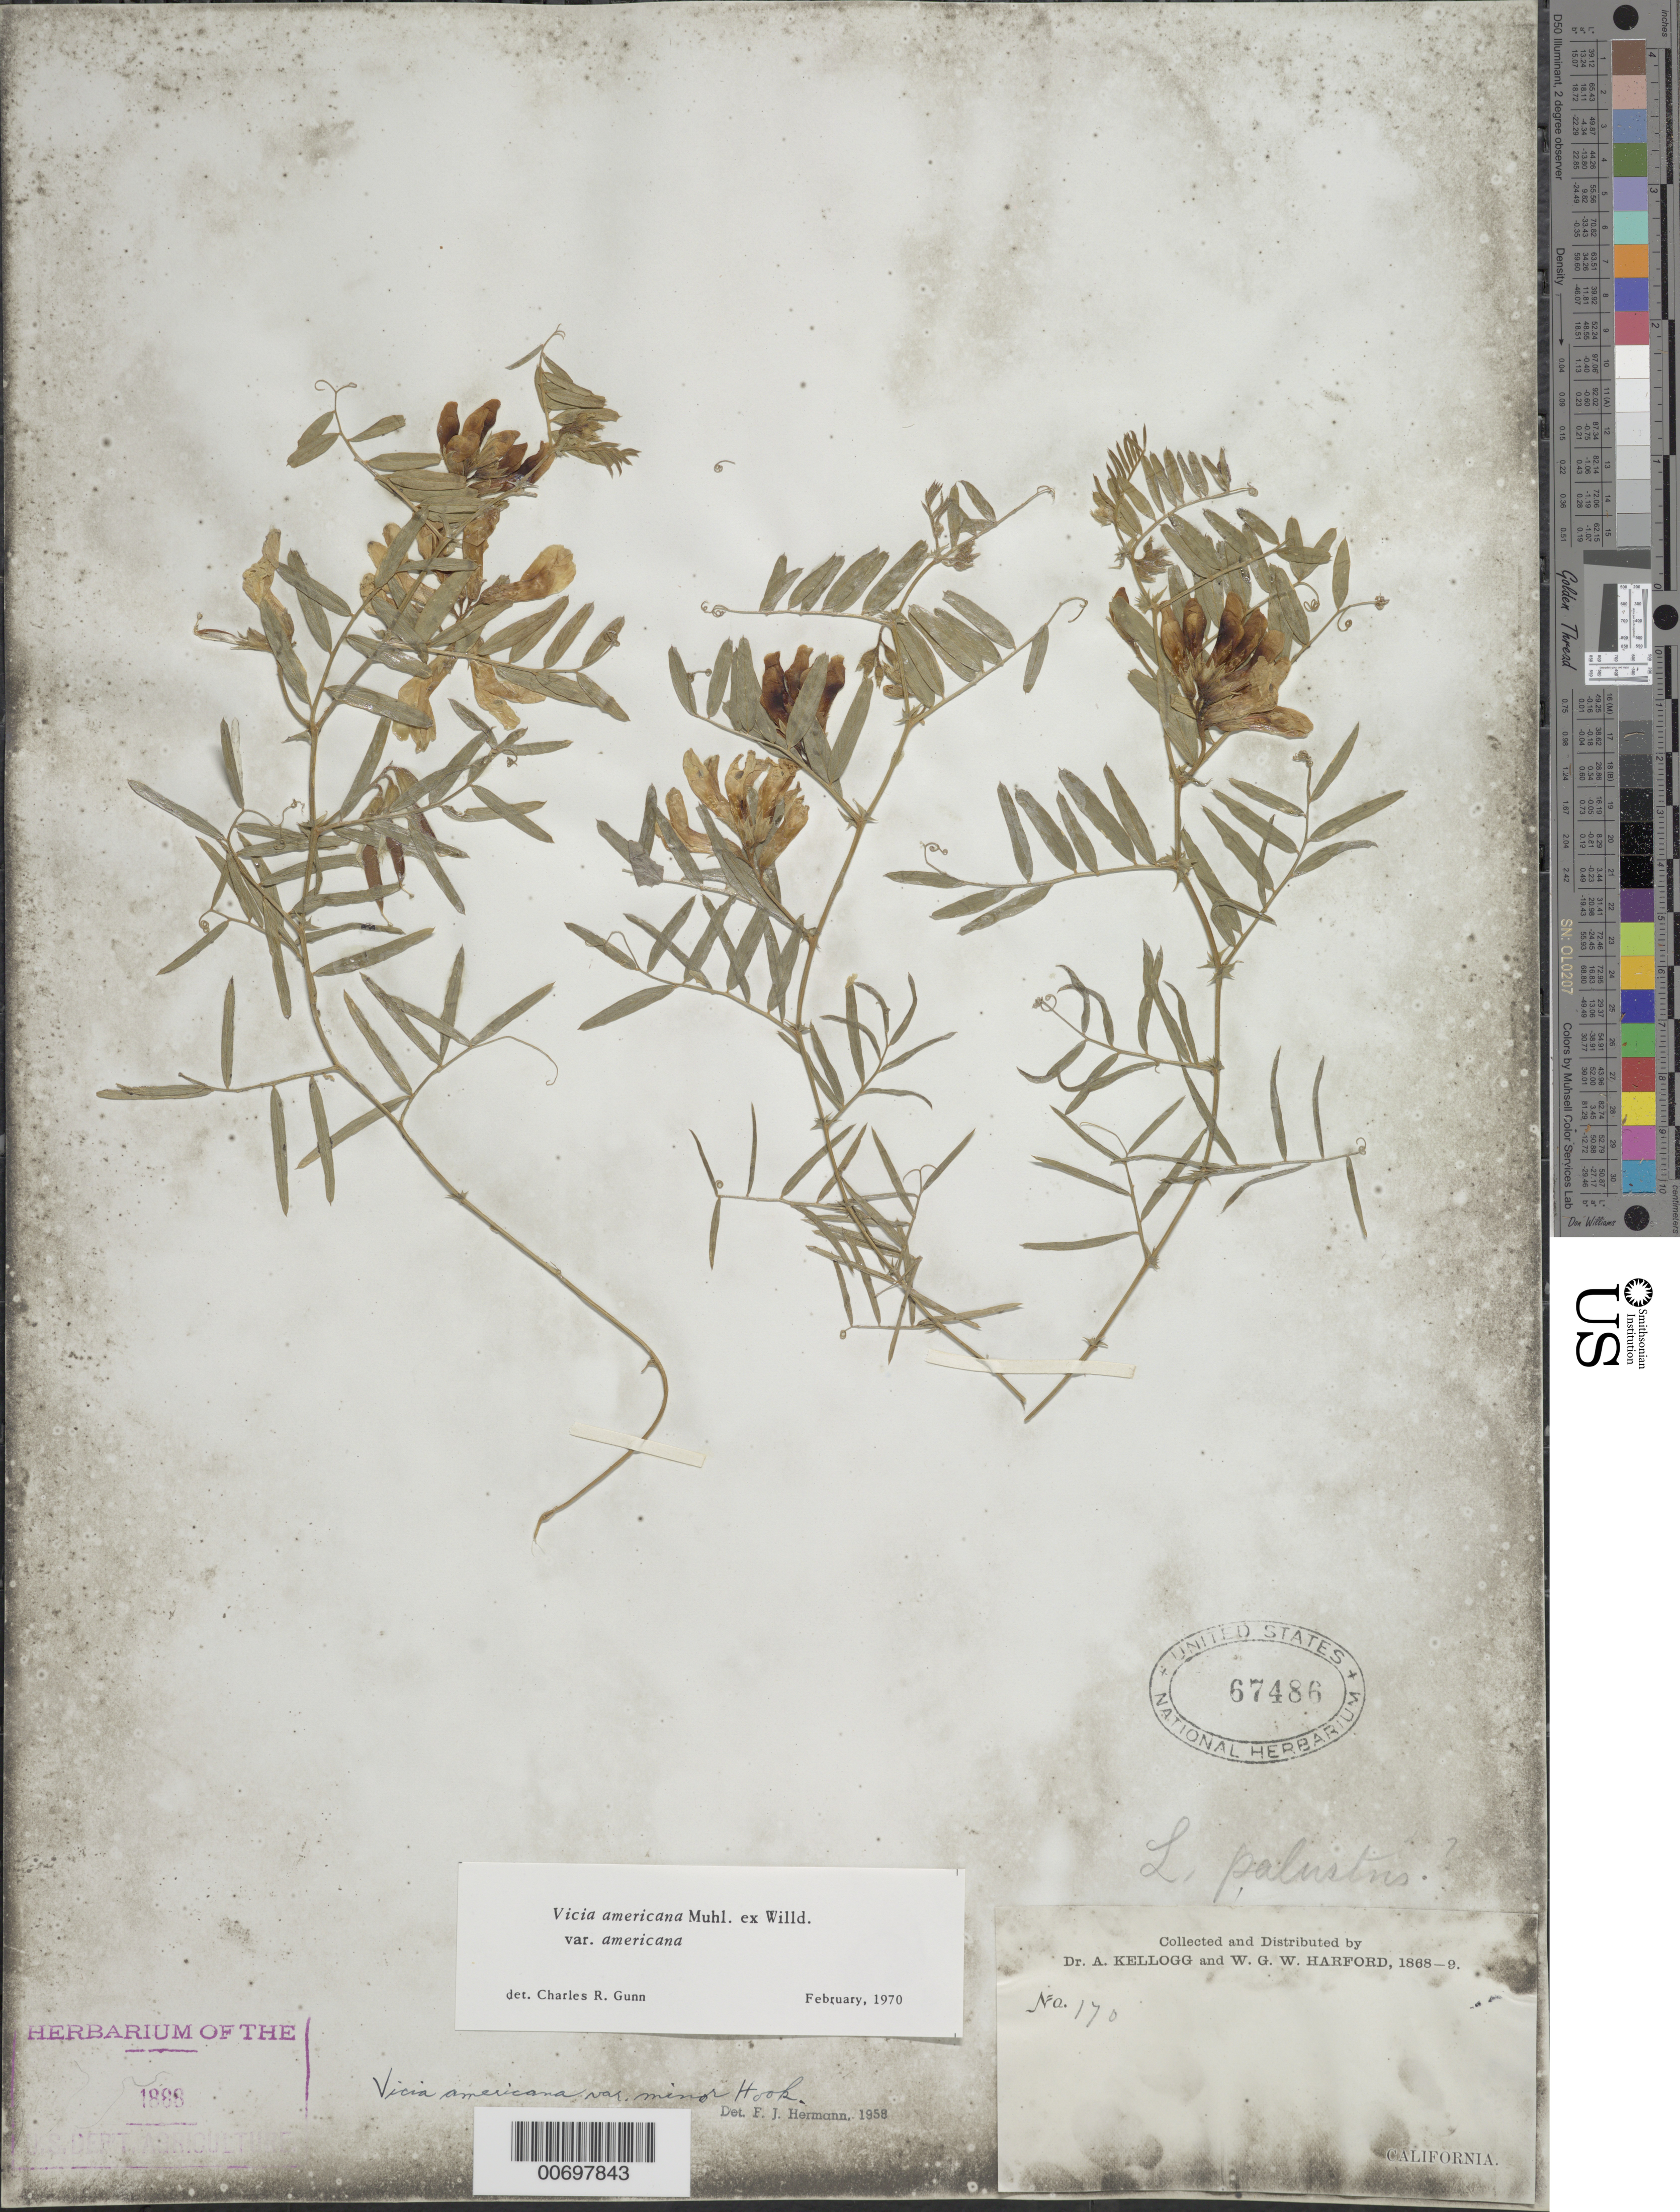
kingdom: Plantae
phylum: Tracheophyta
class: Magnoliopsida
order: Fabales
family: Fabaceae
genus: Vicia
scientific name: Vicia americana var. americana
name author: Muhl. ex Willd.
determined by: Gunn, C. R.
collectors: A. Kellogg & W. G. W. Harford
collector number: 170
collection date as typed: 1868 to -- --- 1869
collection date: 1868/1869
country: United States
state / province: California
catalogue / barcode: US 67486